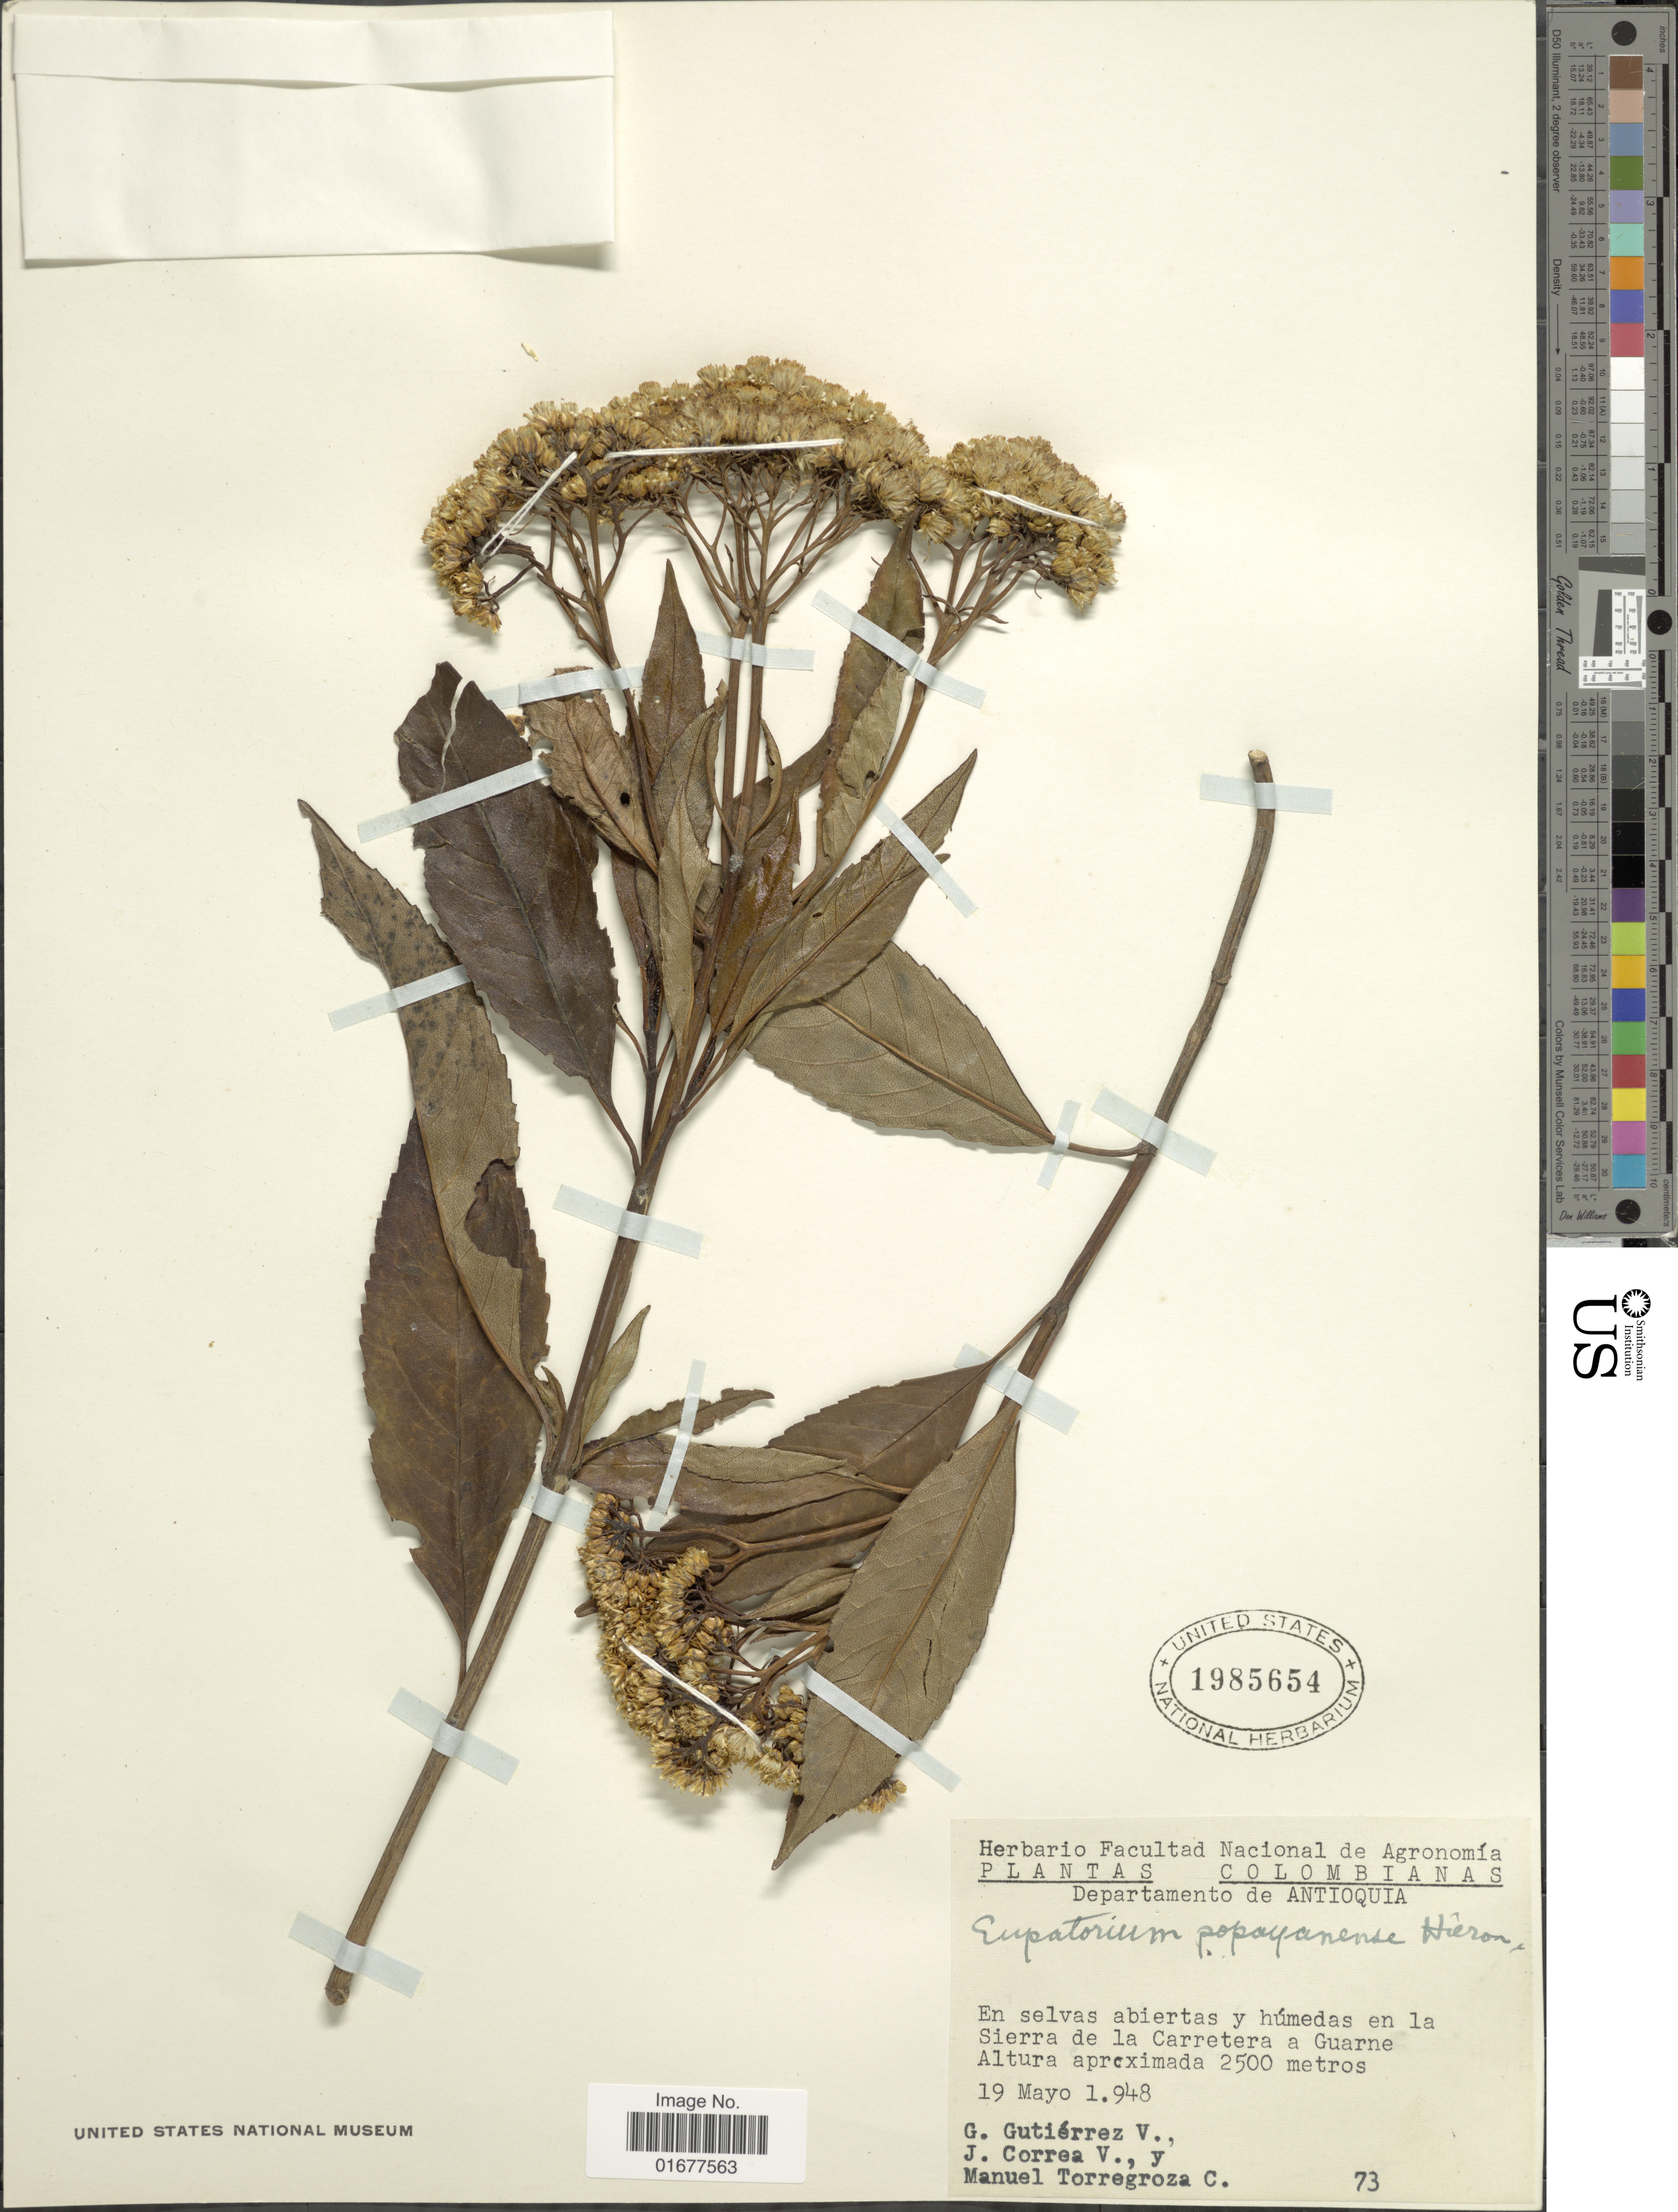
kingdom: Plantae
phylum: Tracheophyta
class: Magnoliopsida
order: Asterales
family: Asteraceae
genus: Ageratina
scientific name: Ageratina popayanensis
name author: (H. Rob.) R.M. King & H. Rob.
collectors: G. Gutiérrez V., J. Correa V. & M. Torregroza C.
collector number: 73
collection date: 1948-05-19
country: Colombia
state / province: Antioquia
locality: En selvas abiertas y humedas en la Sierra de la Carretera a Guarne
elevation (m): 2500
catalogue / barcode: US 1985654